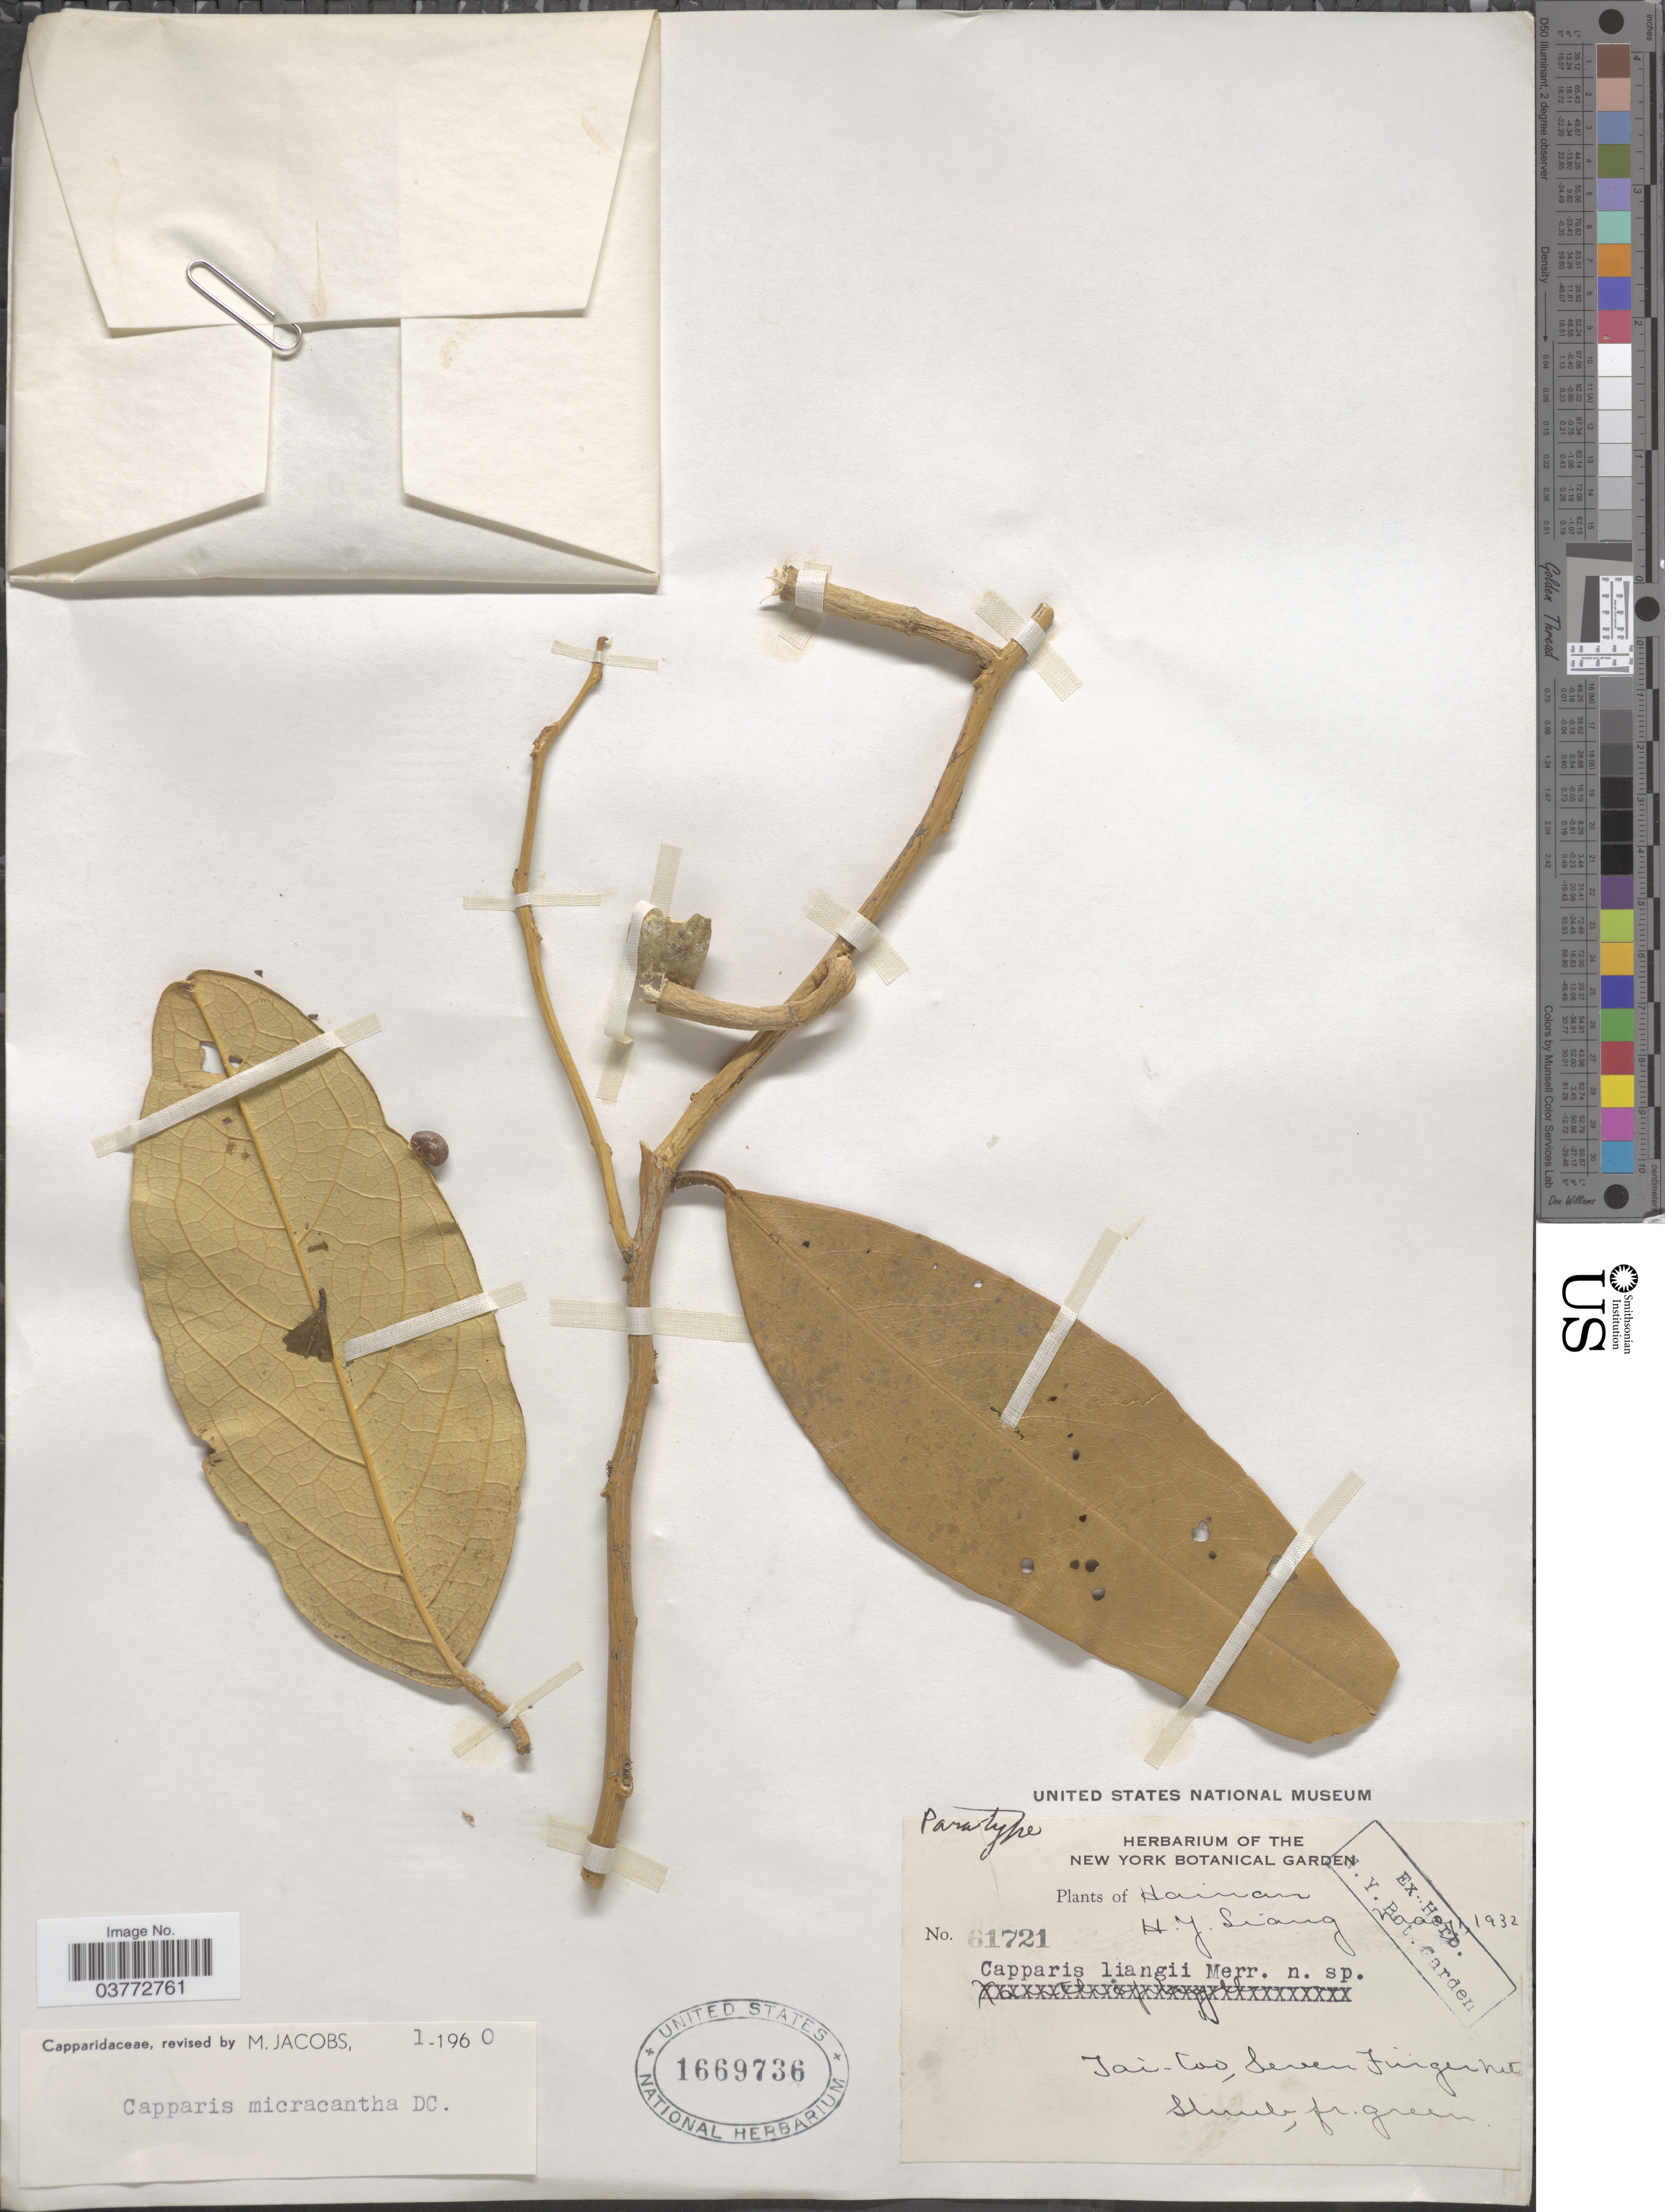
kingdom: Plantae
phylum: Tracheophyta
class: Magnoliopsida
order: Brassicales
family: Capparaceae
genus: Capparis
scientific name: Capparis micracantha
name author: DC.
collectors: H. Y. Liang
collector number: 61721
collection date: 1932-05-01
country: China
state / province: Hainan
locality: Tai-Loo [interpreted], Seven Finger Mt.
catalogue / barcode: US 1669736